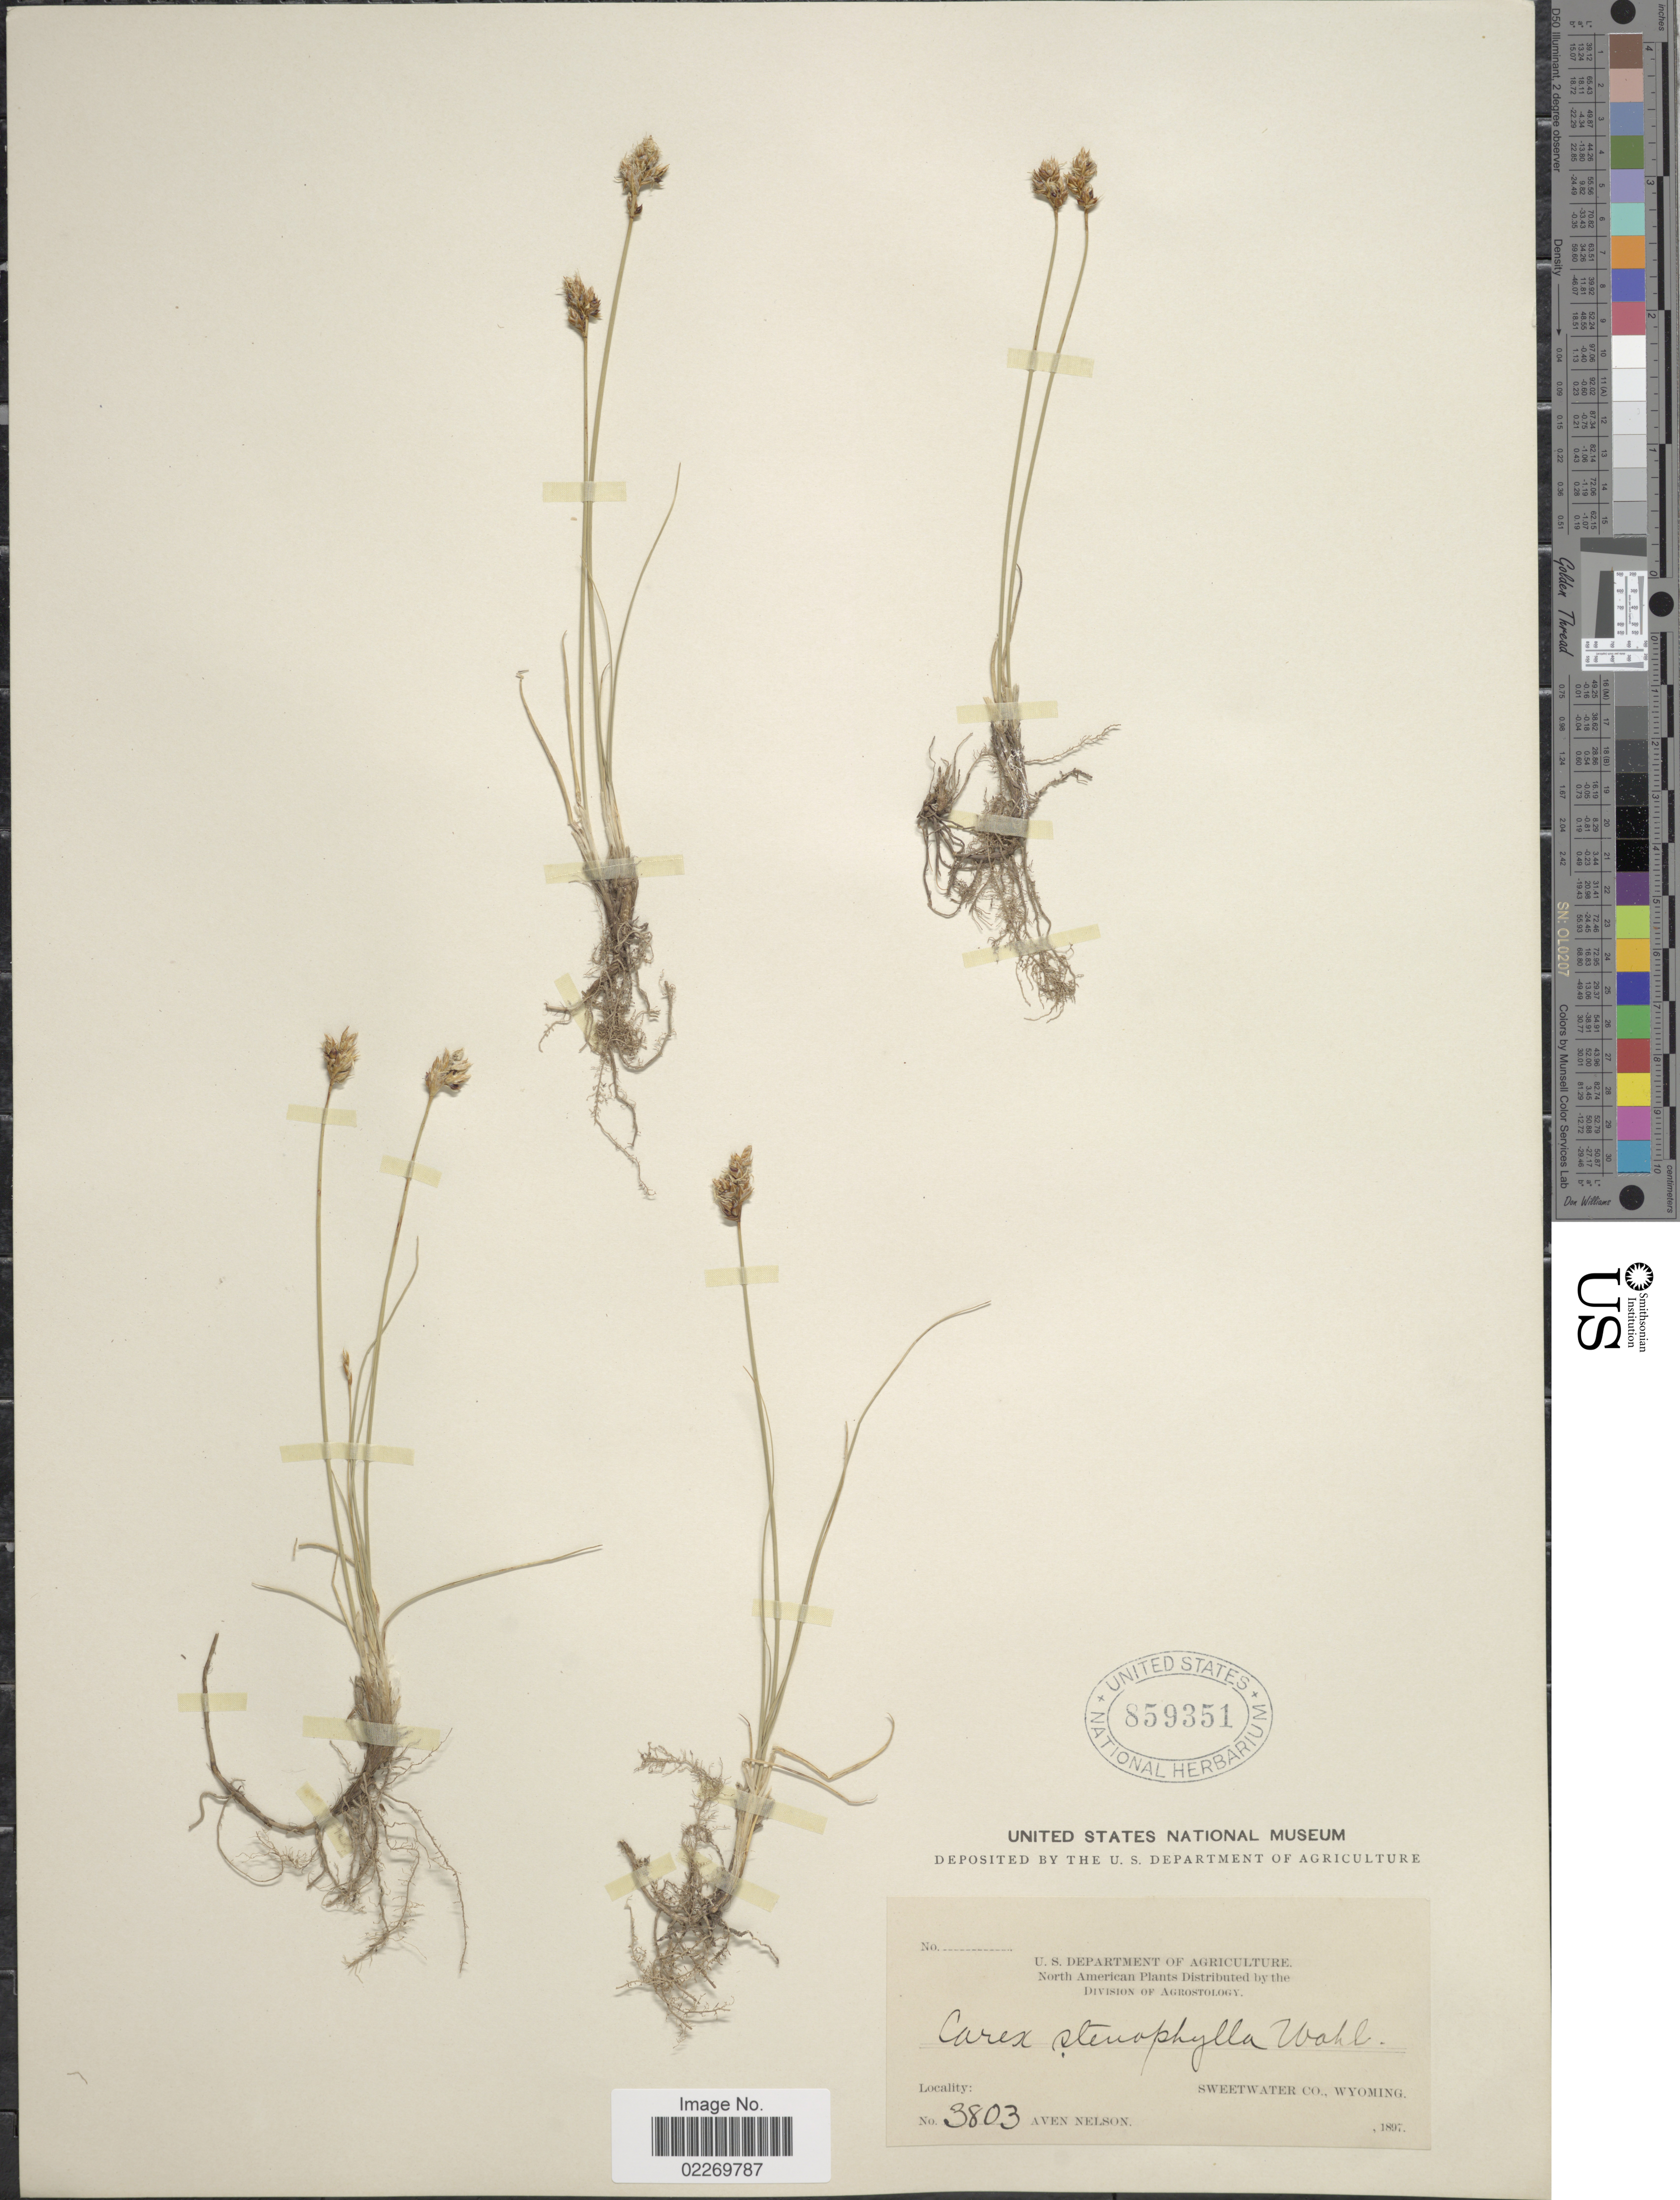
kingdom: Plantae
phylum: Tracheophyta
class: Liliopsida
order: Poales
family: Cyperaceae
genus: Carex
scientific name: Carex eleocharis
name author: L.H. Bailey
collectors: A. Nelson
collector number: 3803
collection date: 1897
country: United States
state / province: Wyoming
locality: Sweetwater Co.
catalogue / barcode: US 859351